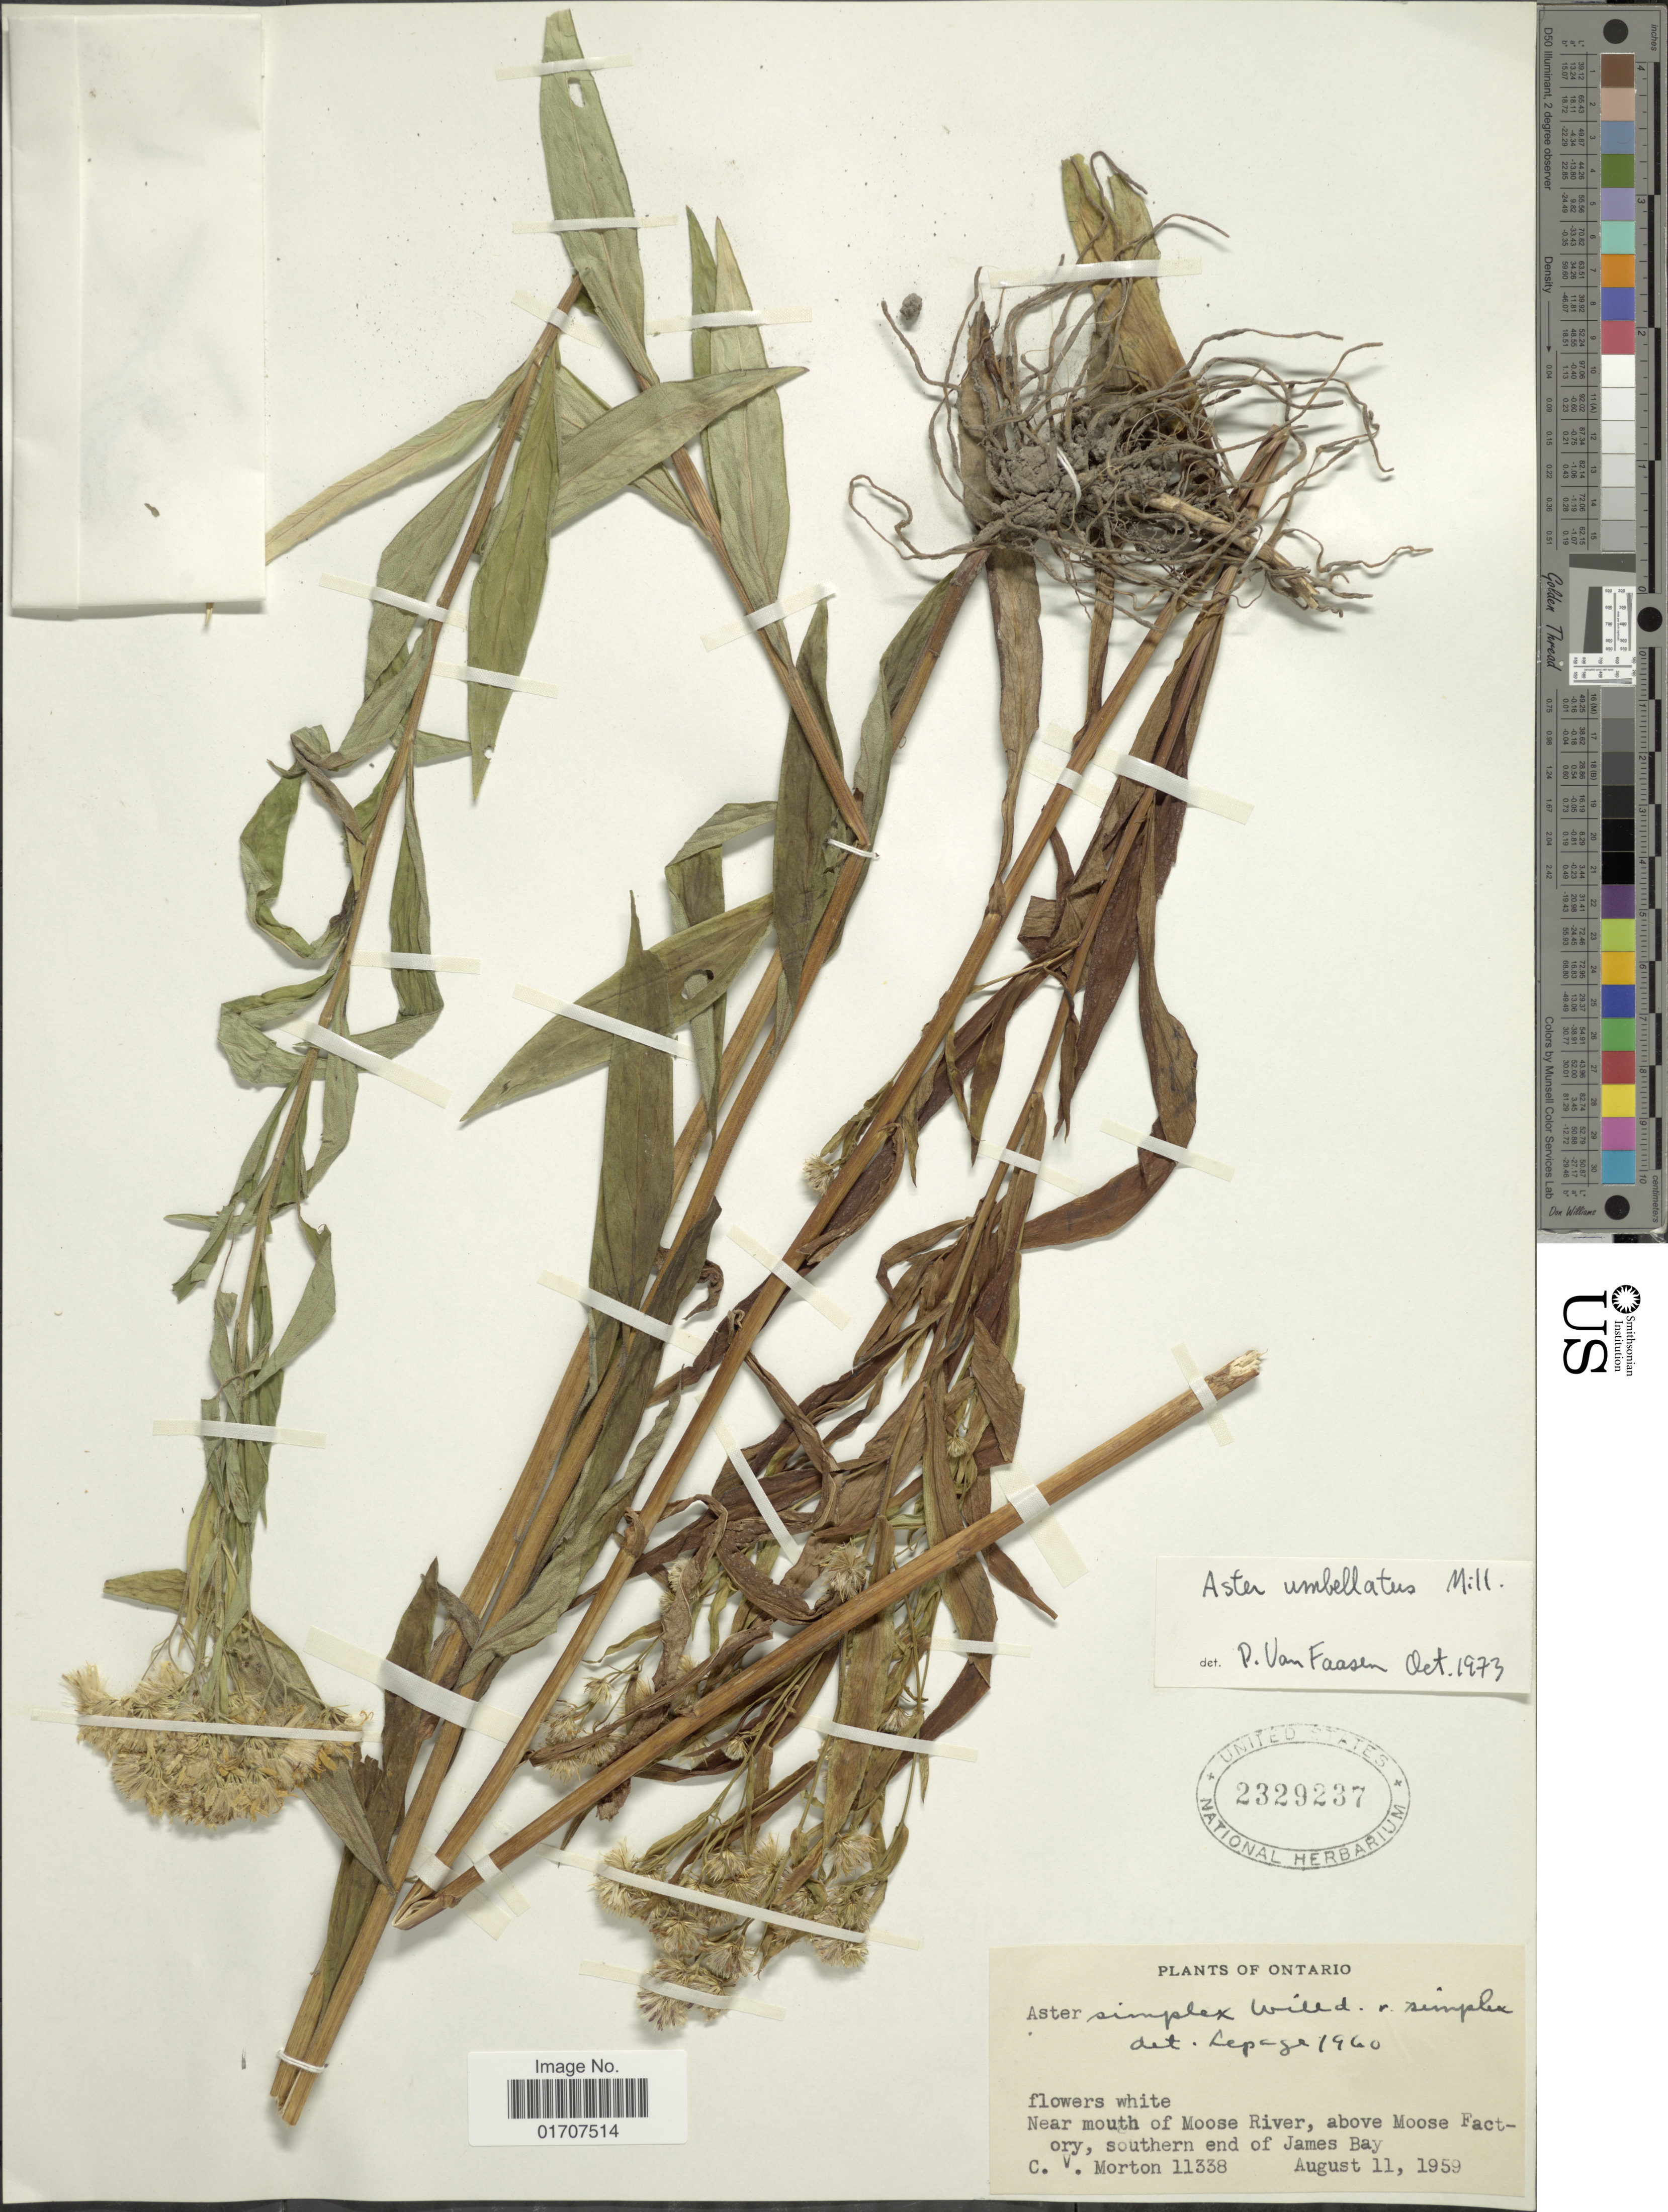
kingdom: Plantae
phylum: Tracheophyta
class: Magnoliopsida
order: Asterales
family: Asteraceae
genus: Doellingeria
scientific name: Doellingeria umbellata var. pubens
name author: (A. Gray) Britton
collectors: C. V. Morton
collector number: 11338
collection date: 1959-08-11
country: Canada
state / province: Ontario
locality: Near mouth of Moose River, above Mosse Factory, southern end of James Bay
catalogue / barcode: US 2329237